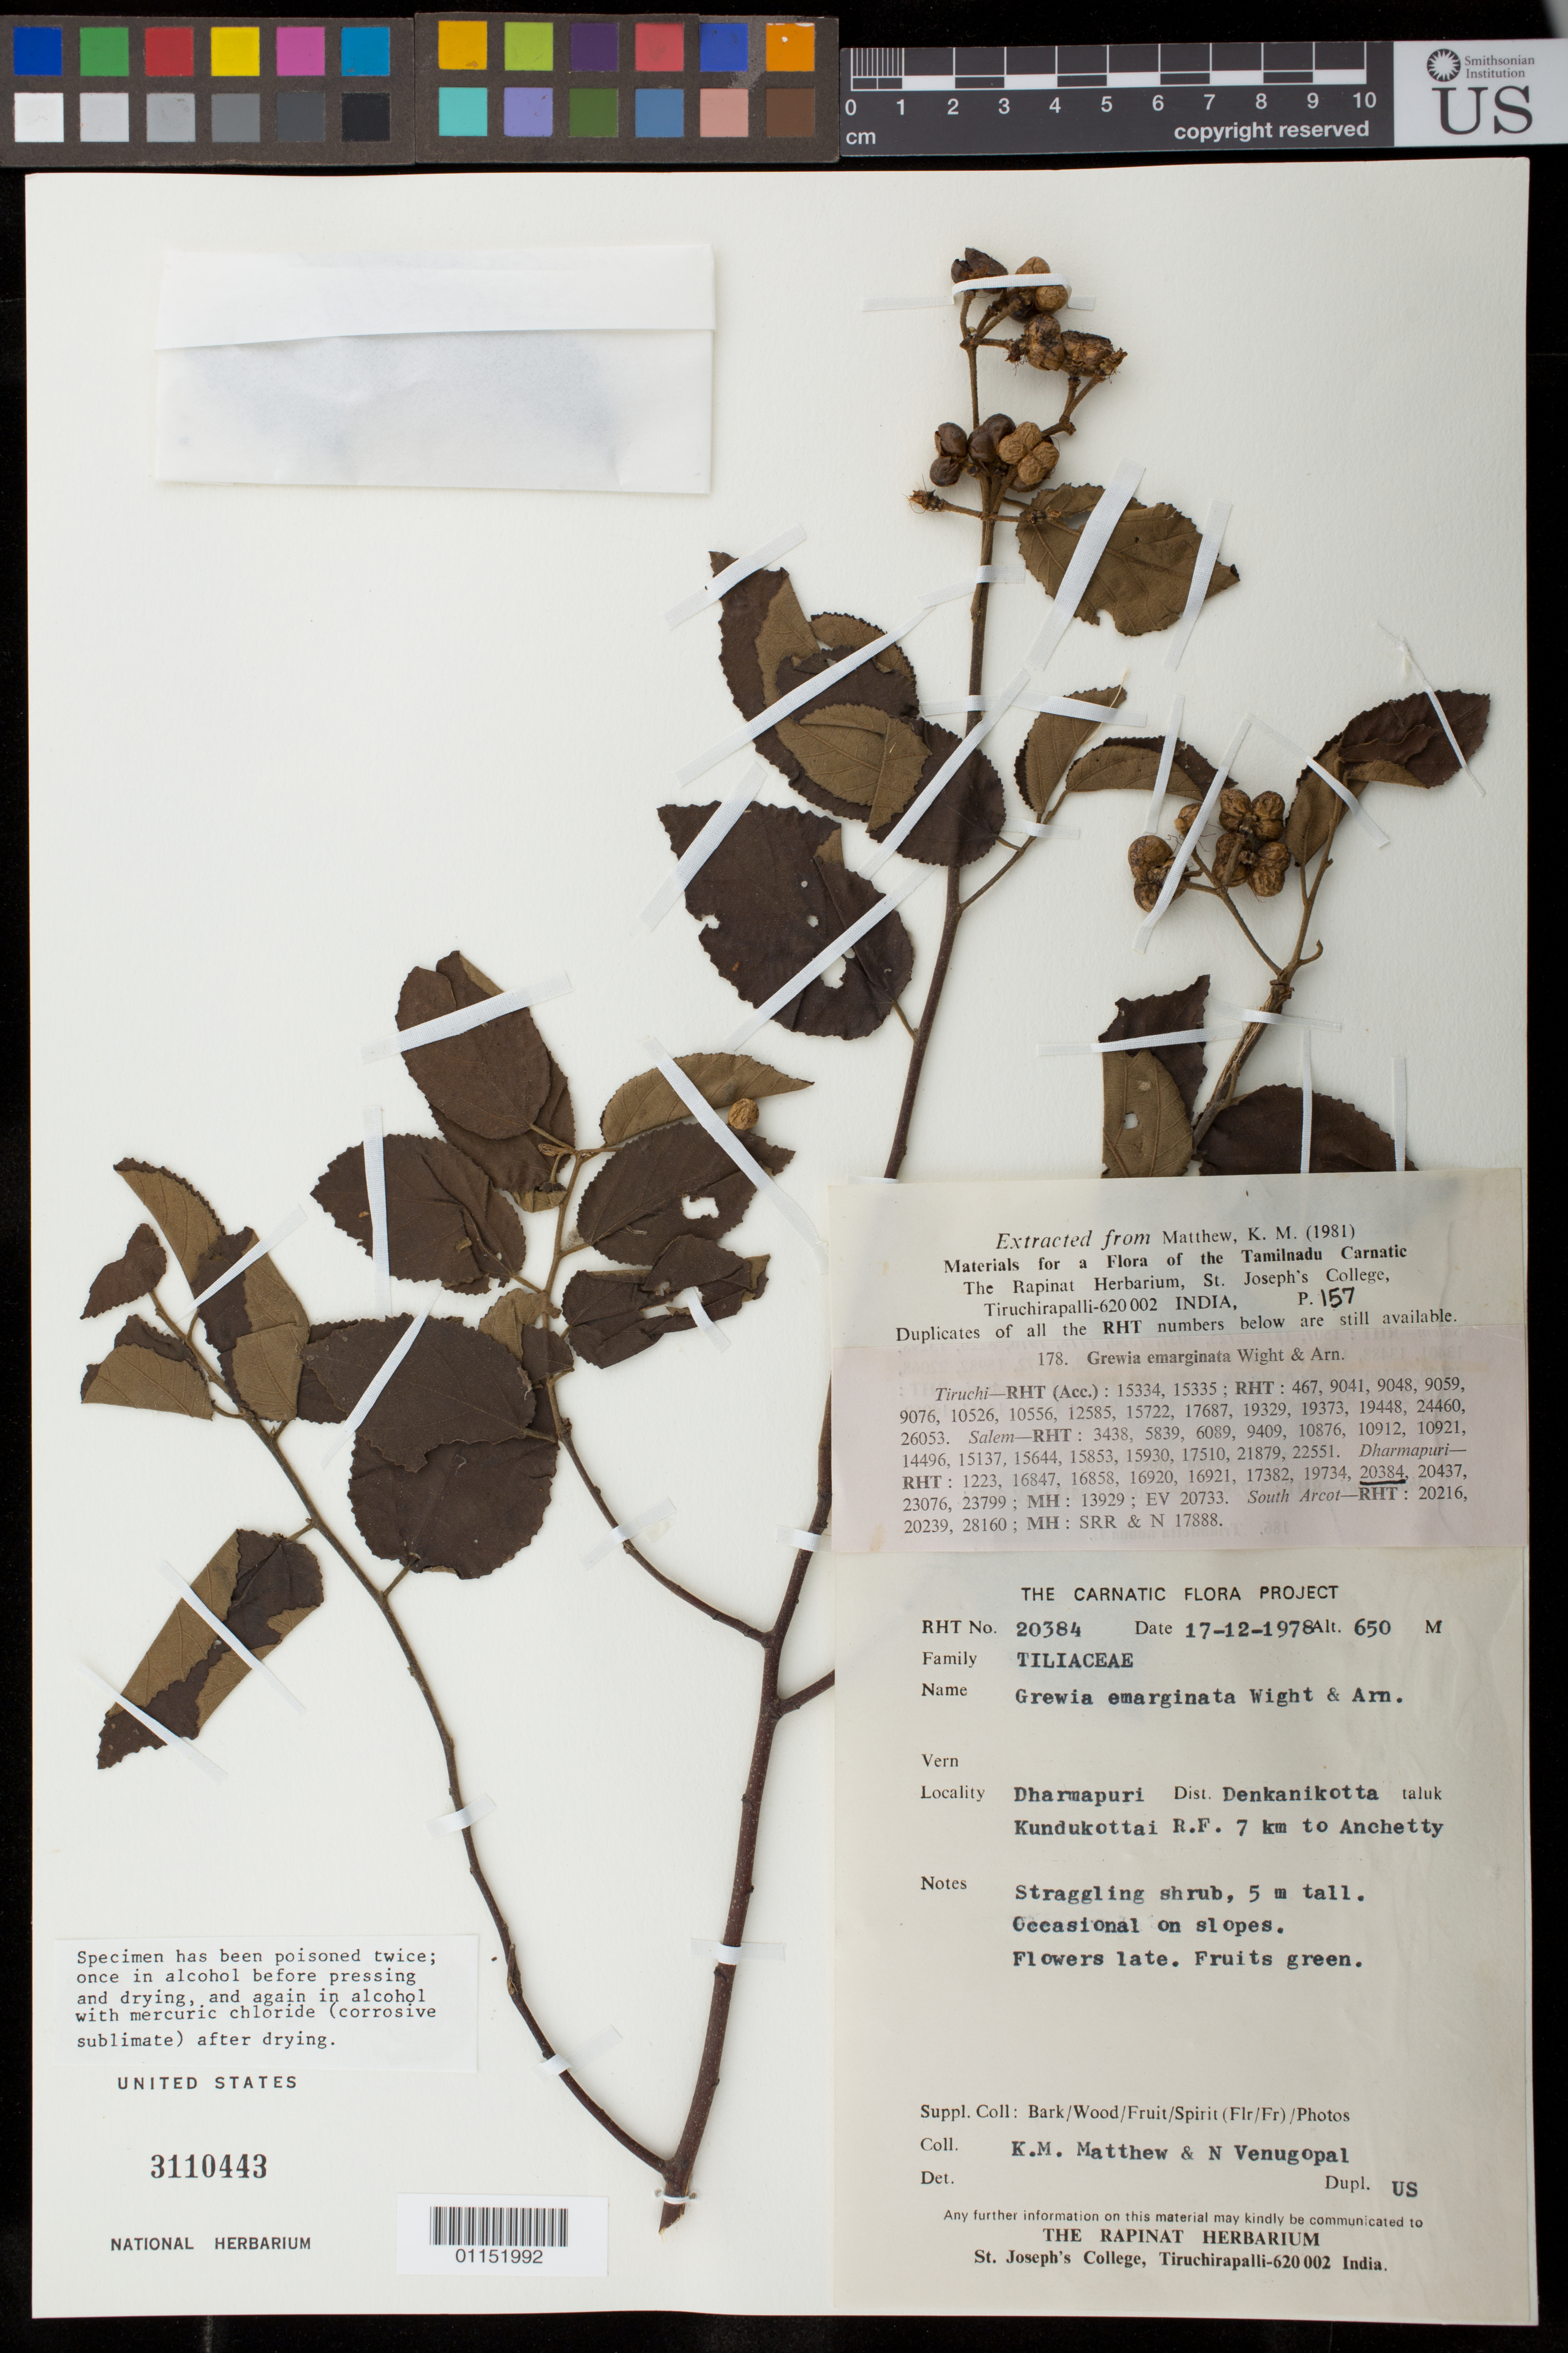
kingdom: Plantae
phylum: Tracheophyta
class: Magnoliopsida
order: Malvales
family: Malvaceae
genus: Grewia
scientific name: Grewia emarginata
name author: Wight & Arn.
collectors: K. M. Matthew & N. Venugopal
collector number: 20384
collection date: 1978-12-17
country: India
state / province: Tamil Nadu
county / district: Dharmapuri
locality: Denkanikotta, Kundukottai R.F. 7 km to Anchetty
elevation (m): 650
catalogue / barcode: US 3110443